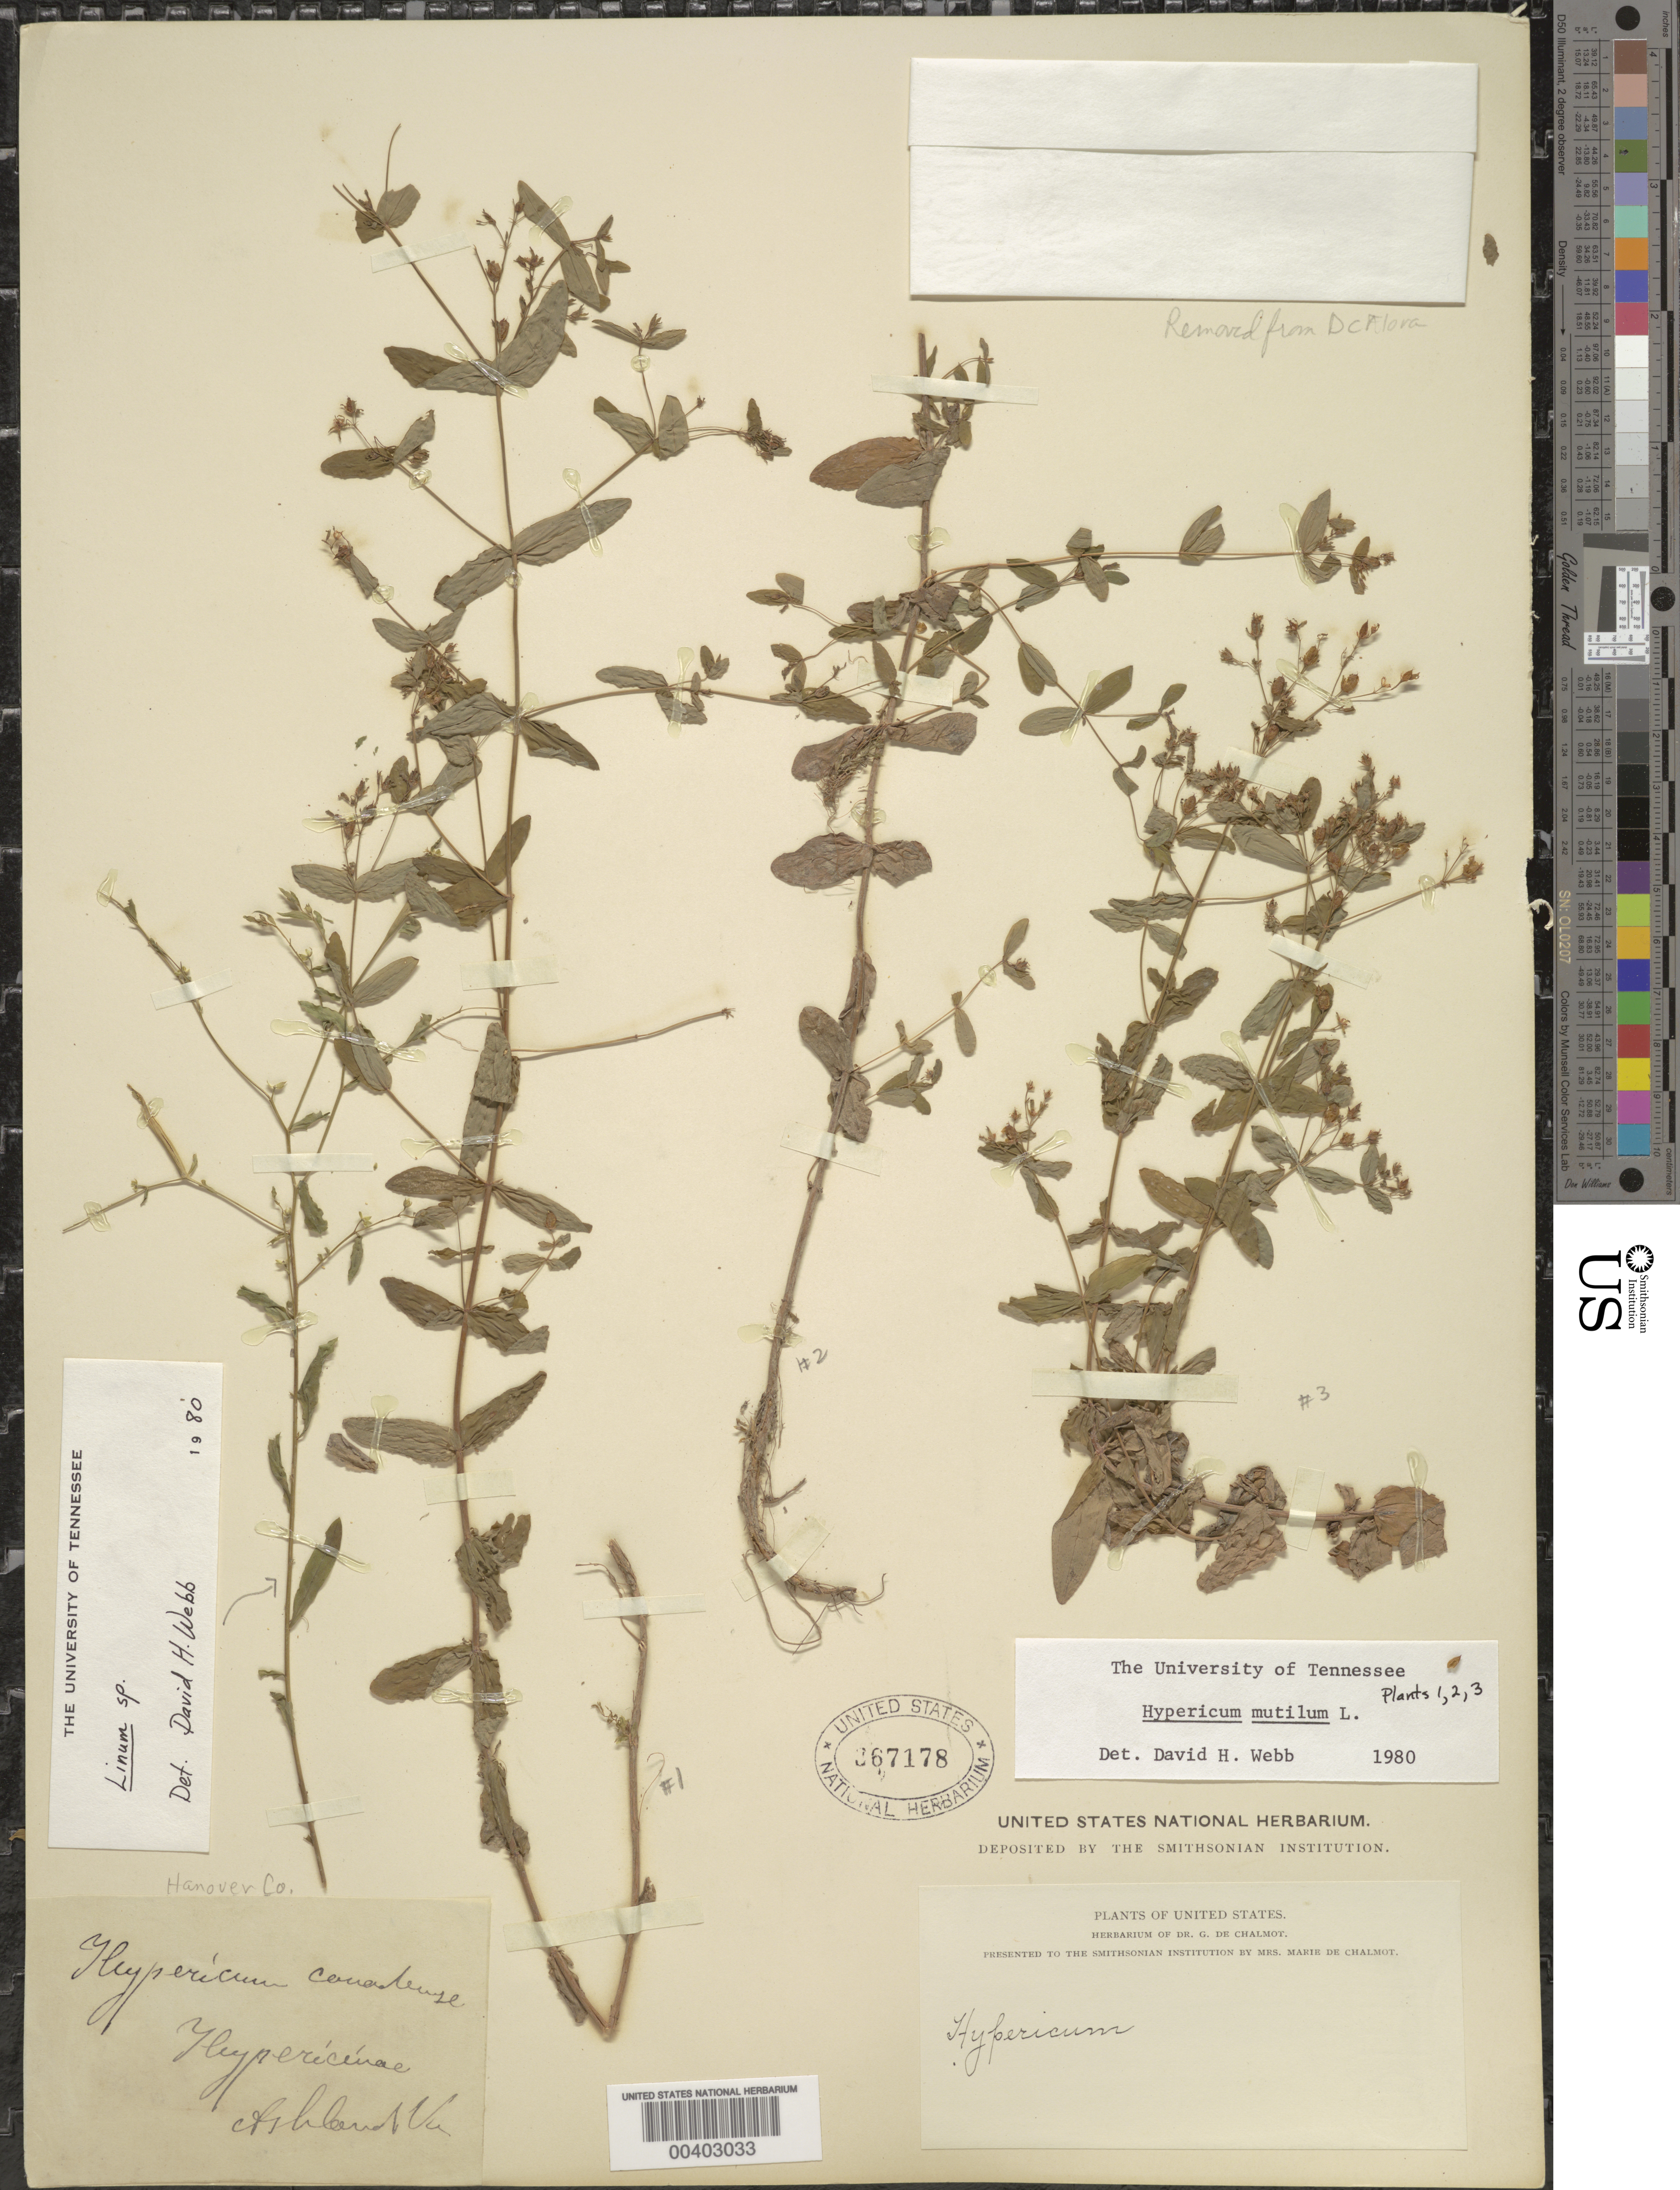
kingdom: Plantae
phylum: Tracheophyta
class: Magnoliopsida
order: Malpighiales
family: Hypericaceae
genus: Hypericum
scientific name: Hypericum mutilum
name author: L.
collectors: G. de Chalmot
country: United States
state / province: Virginia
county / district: Hanover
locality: Ashland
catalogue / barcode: US 367178